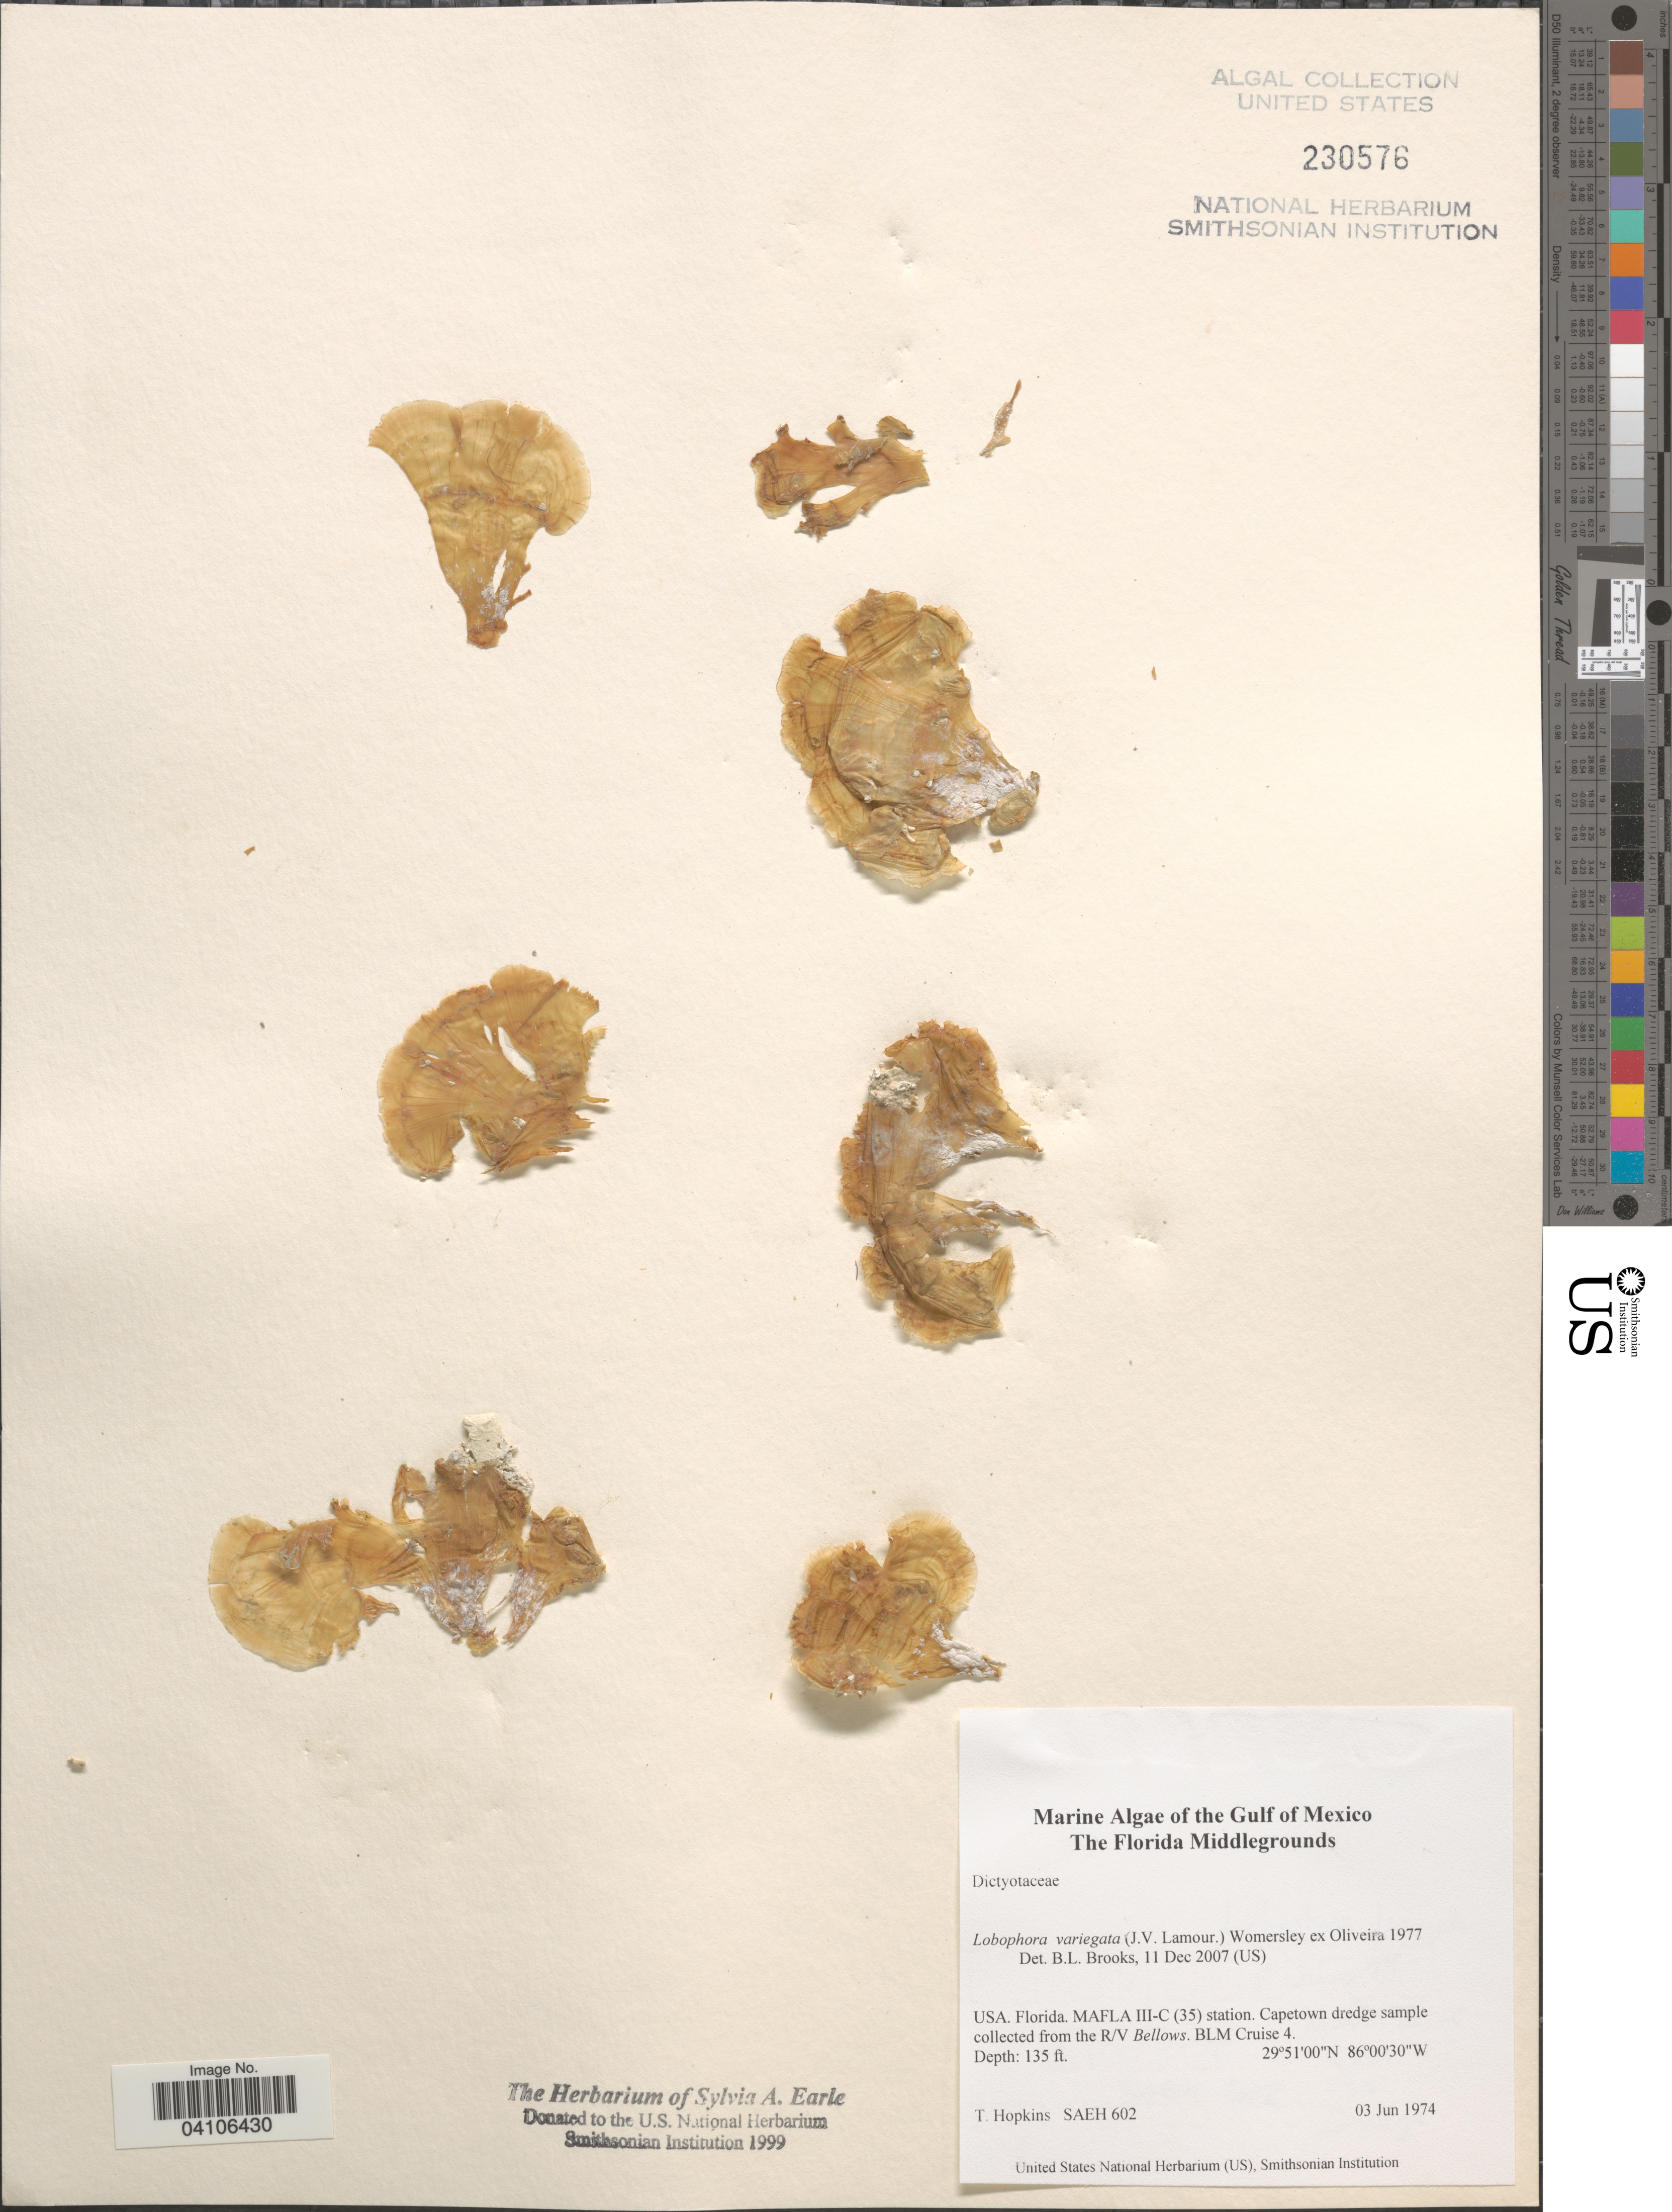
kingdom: Chromista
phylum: Ochrophyta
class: Phaeophyceae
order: Dictyotales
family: Dictyotaceae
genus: Lobophora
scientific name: Lobophora variegata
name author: (J.V.Lamouroux) Womersley & E.C. Oliveira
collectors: T. Hopkins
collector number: SAEH602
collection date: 1974-06-03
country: United States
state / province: Florida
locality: The Gulf of Mexico. The Florida Middlegrounds. MAFLA III-C (station). Capetown dredge sample collected from the R/V Bellows. BLM Cruise 4.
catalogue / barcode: US 230576